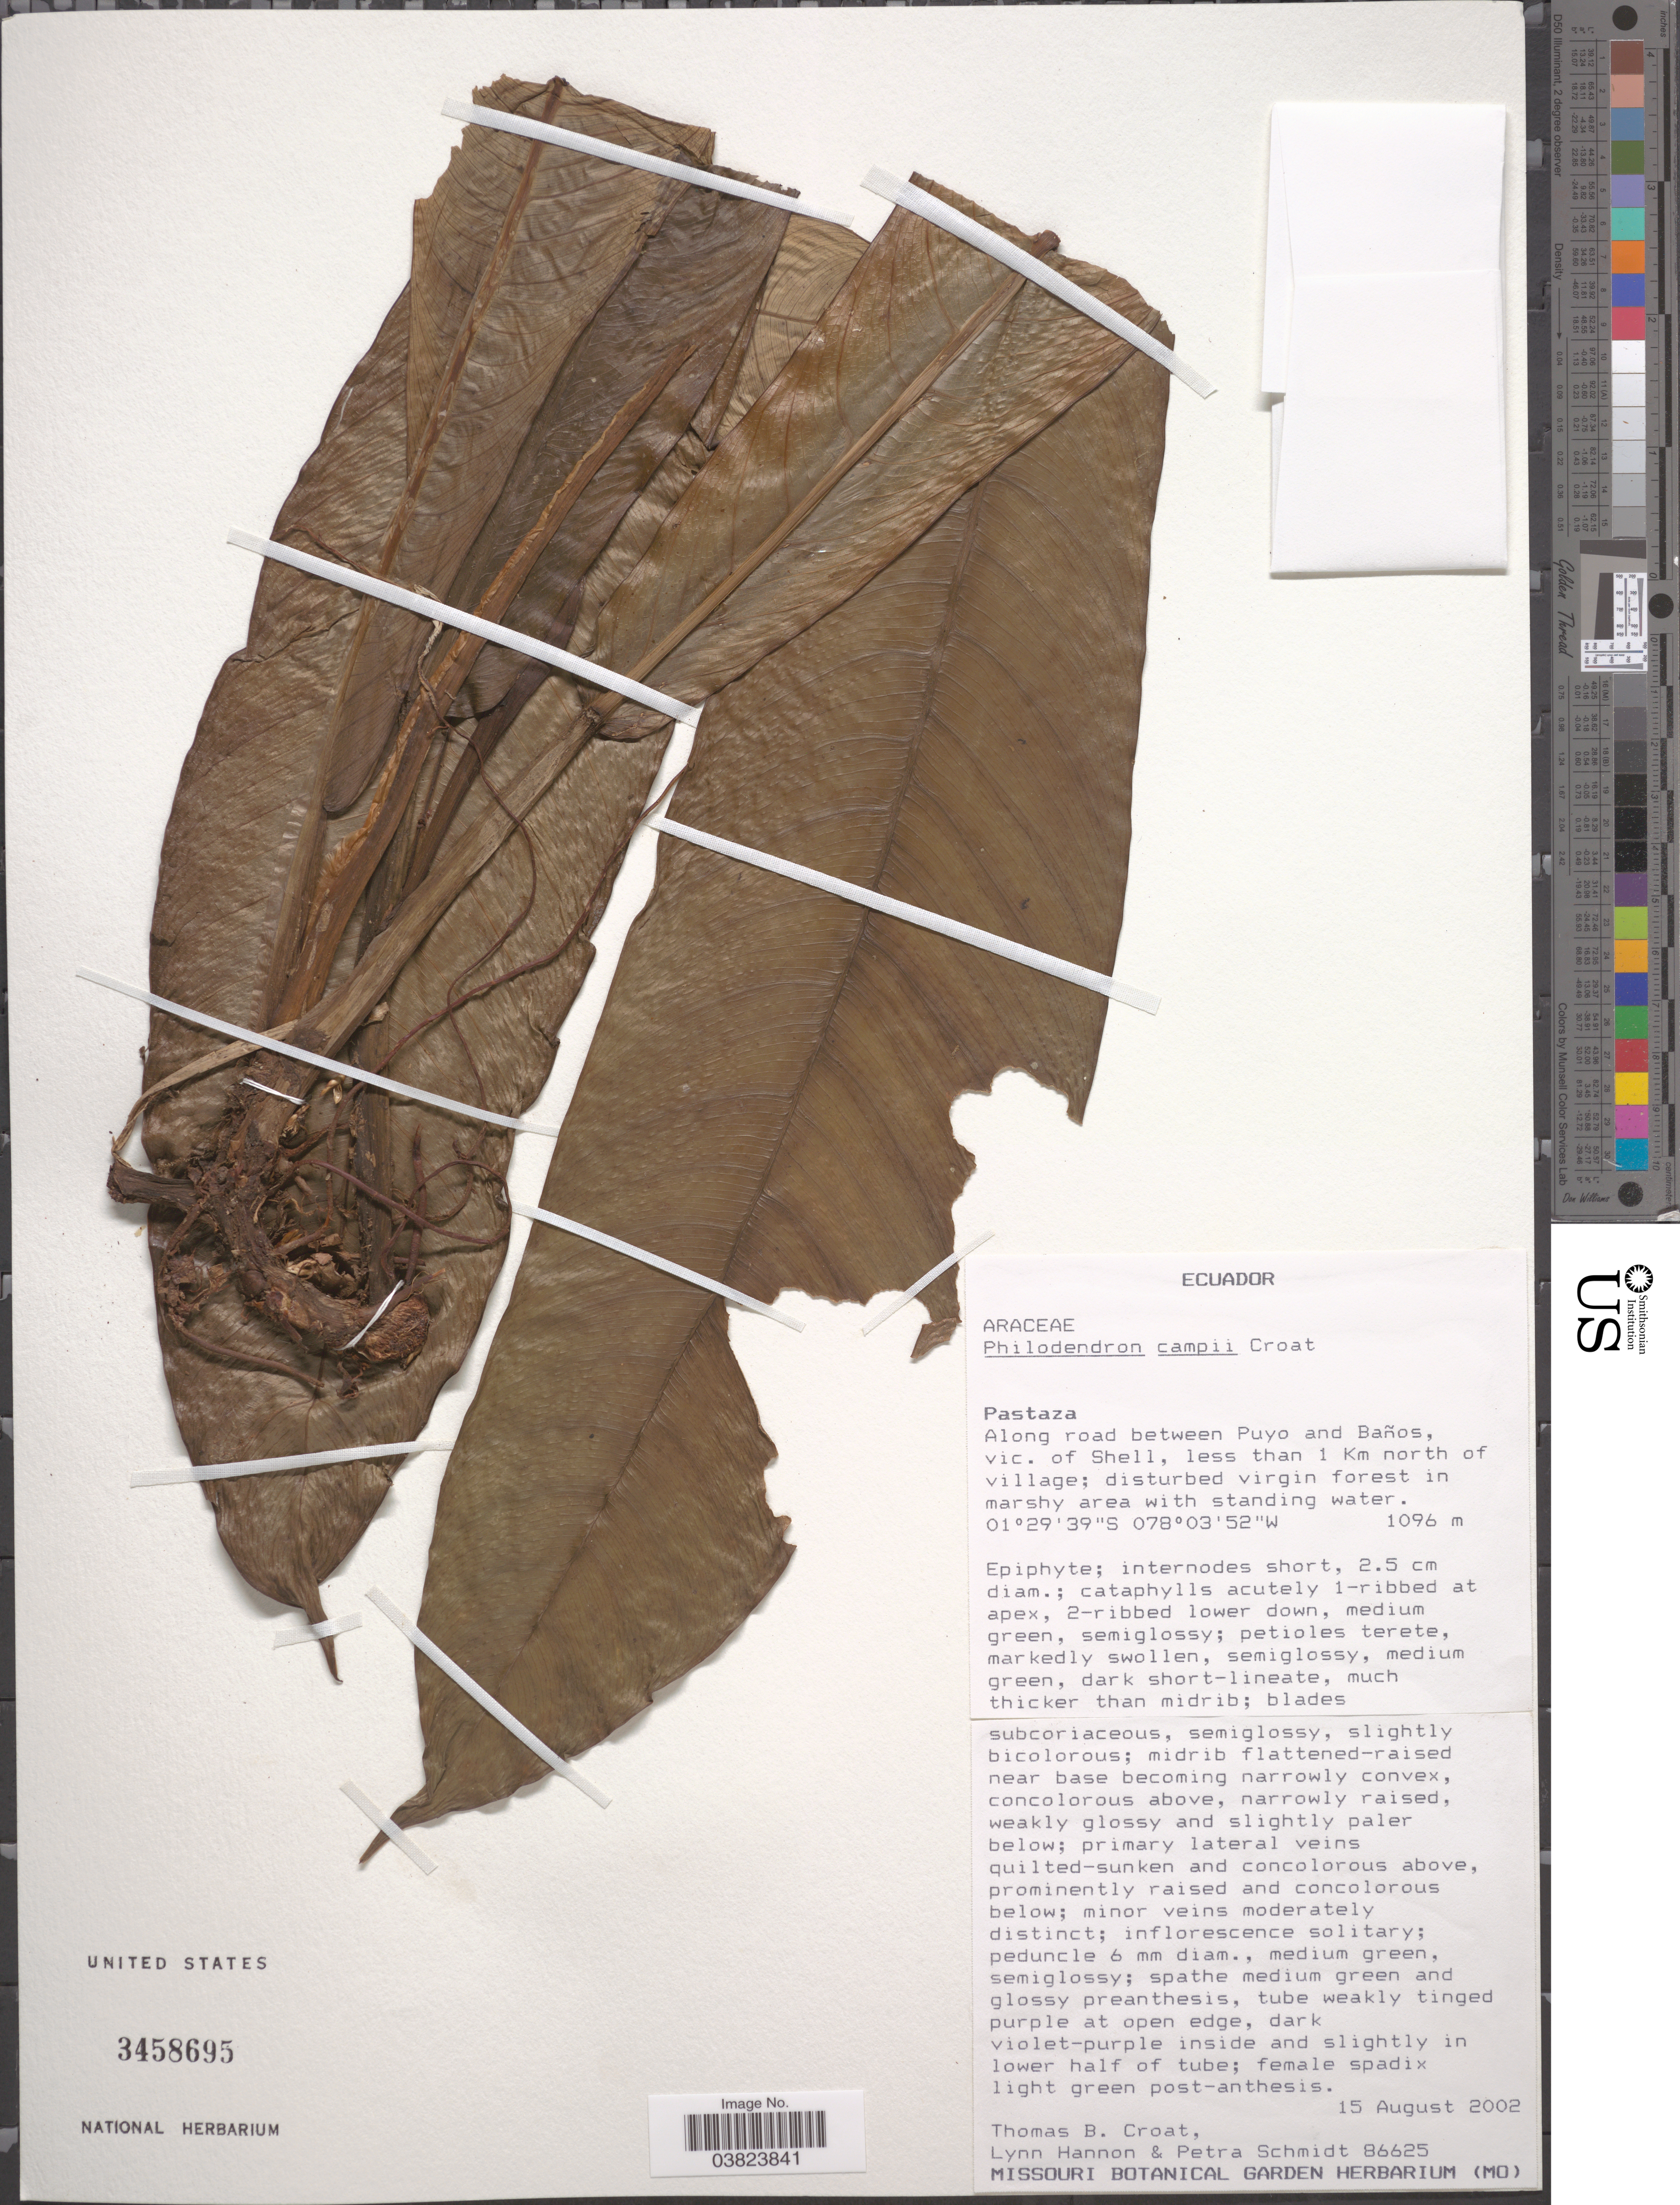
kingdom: Plantae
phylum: Tracheophyta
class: Liliopsida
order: Alismatales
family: Araceae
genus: Philodendron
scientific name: Philodendron campii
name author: Croat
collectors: T. B. Croat, L. Hannon & P. Schmidt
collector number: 86625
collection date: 2002-08-15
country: Ecuador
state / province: Pastaza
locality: Along road between Puyo and Baños, vic. of Shell, less than 1 Km north of village; disturbed virgin forest in marshy area with standing water.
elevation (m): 1096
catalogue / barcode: US 3458695